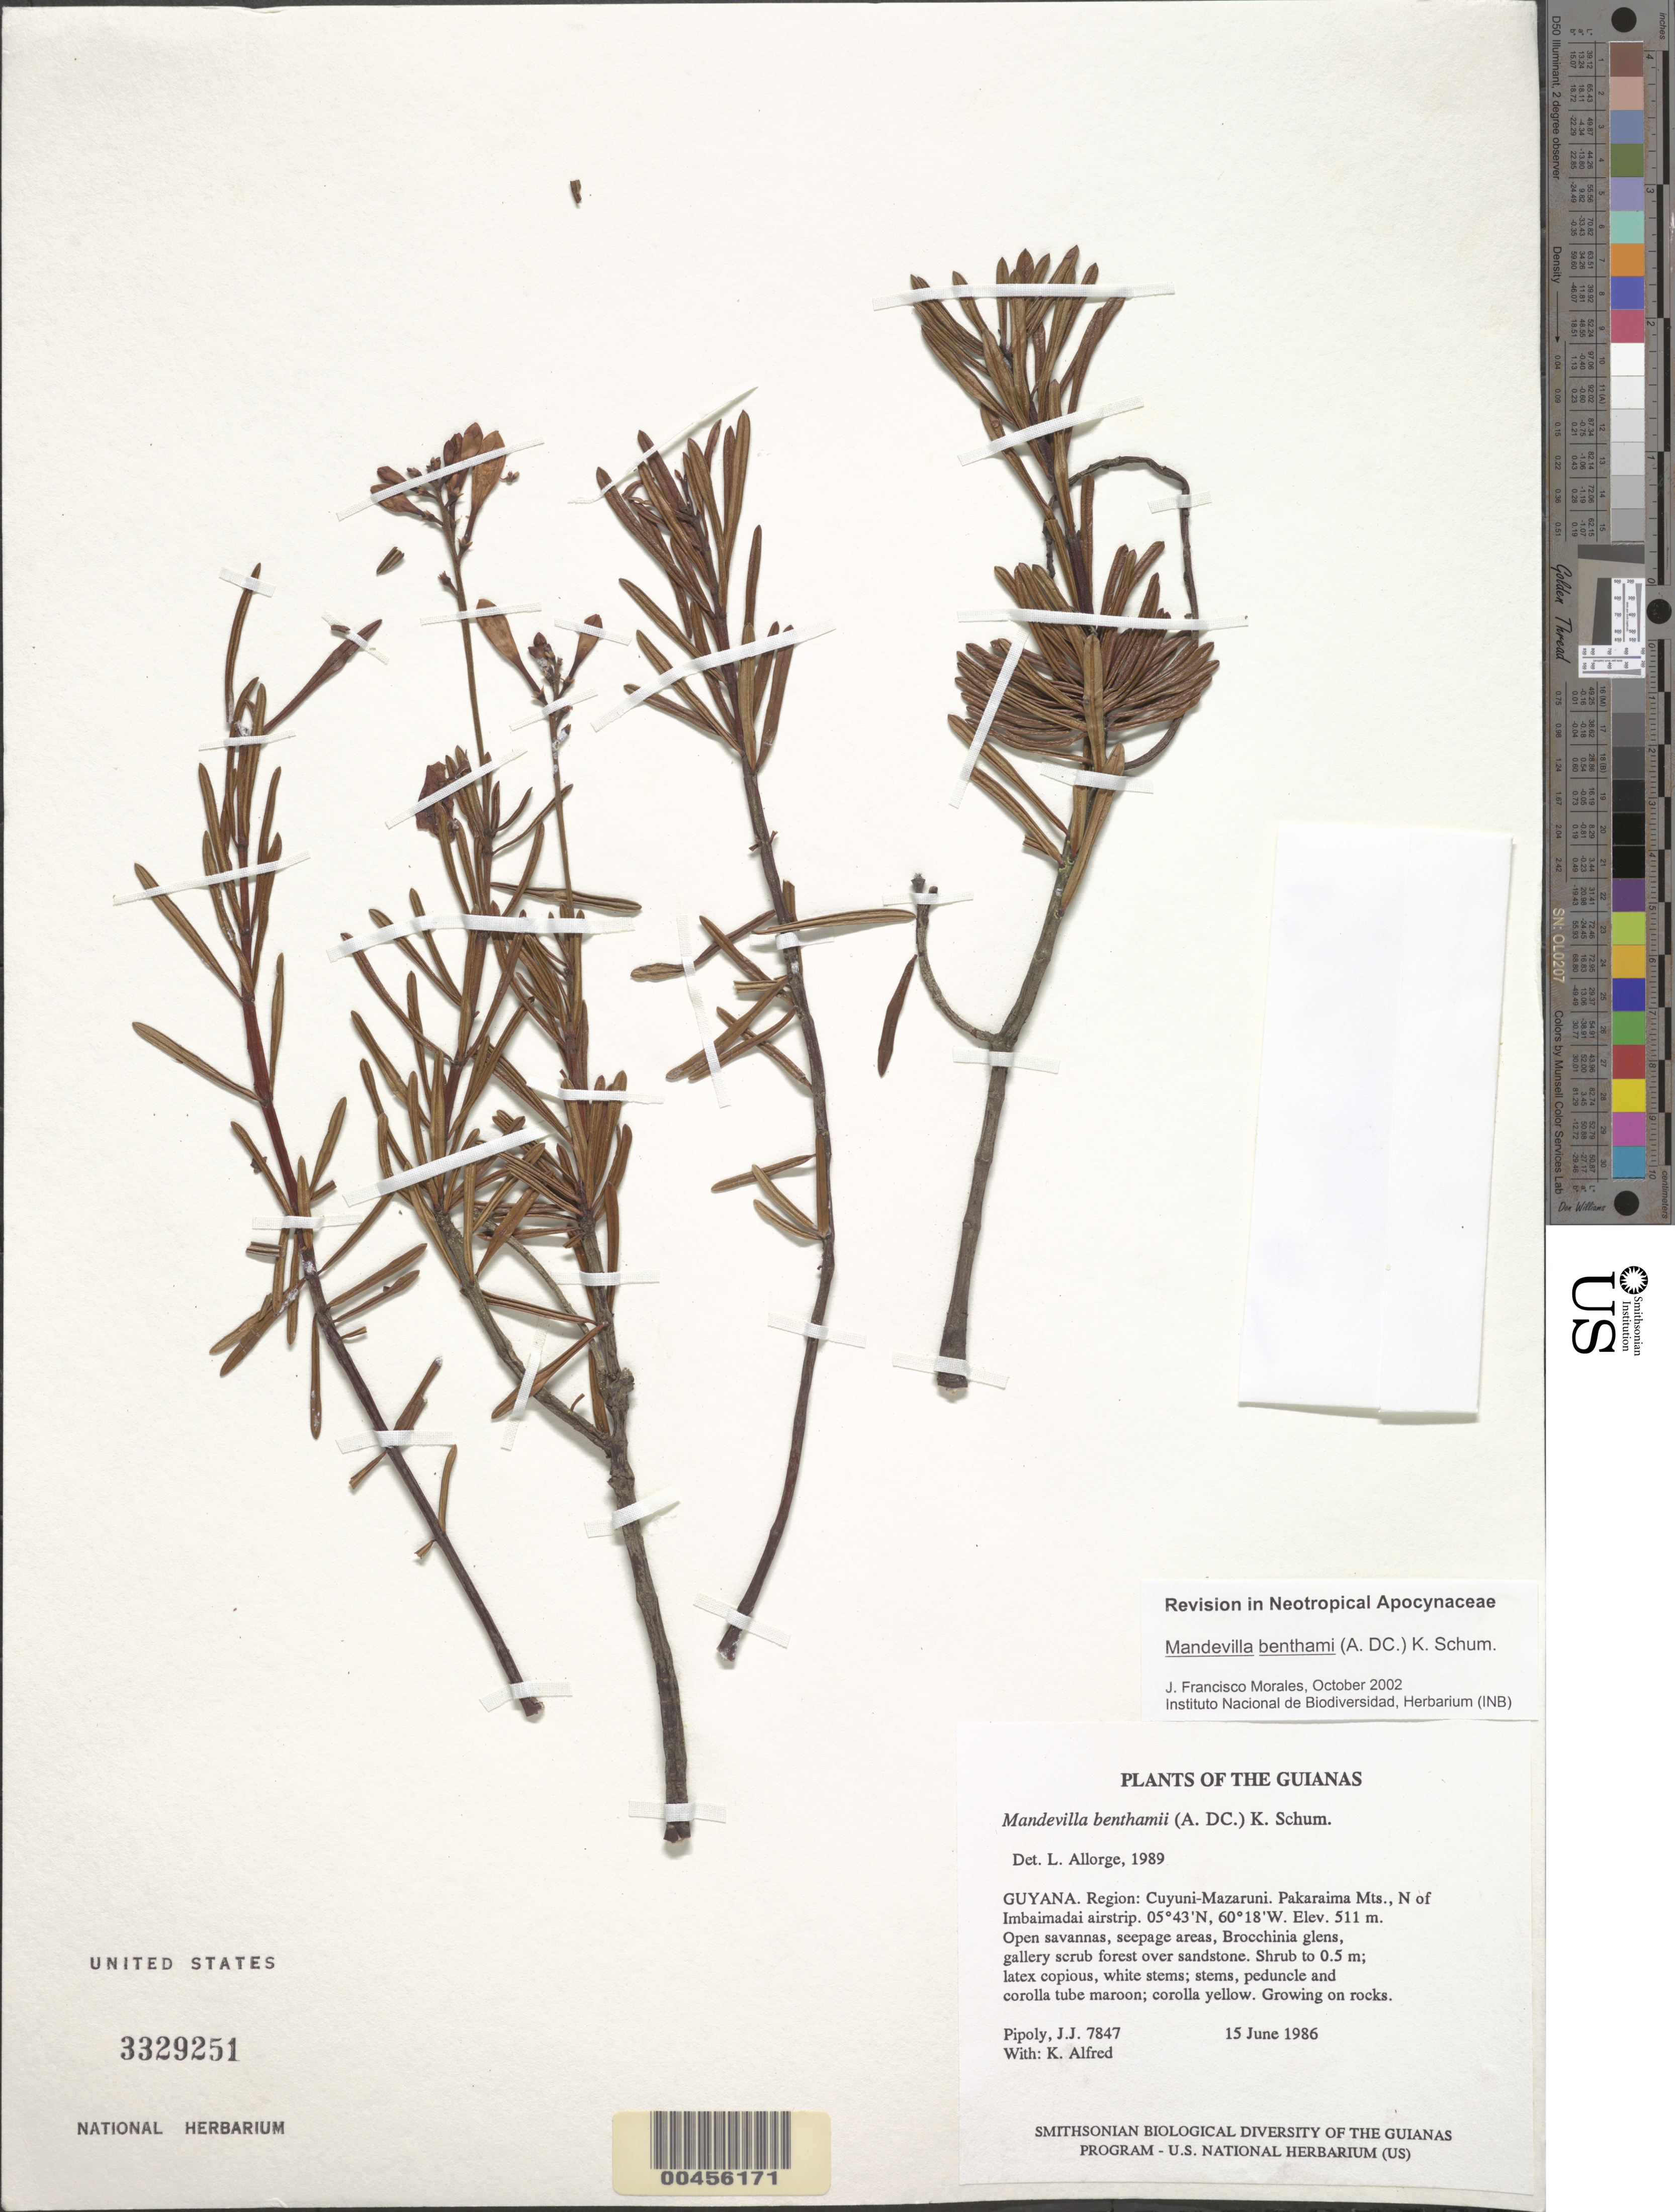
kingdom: Plantae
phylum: Tracheophyta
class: Magnoliopsida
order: Gentianales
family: Apocynaceae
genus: Mandevilla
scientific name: Mandevilla benthamii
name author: (A. DC.) K. Schum.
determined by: Morales, J. F.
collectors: J. J. Pipoly & K. Alfred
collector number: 7847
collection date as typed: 15 June 1986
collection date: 1986-06-15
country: Guyana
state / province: Cuyuni-Mazaruni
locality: Pakaraima Mts., N of Imbaimadai airstrip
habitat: Open savannas, seepage areas, Brocchinia glens, gallery scrub forest over sandstone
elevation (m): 511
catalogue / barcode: US 3329251